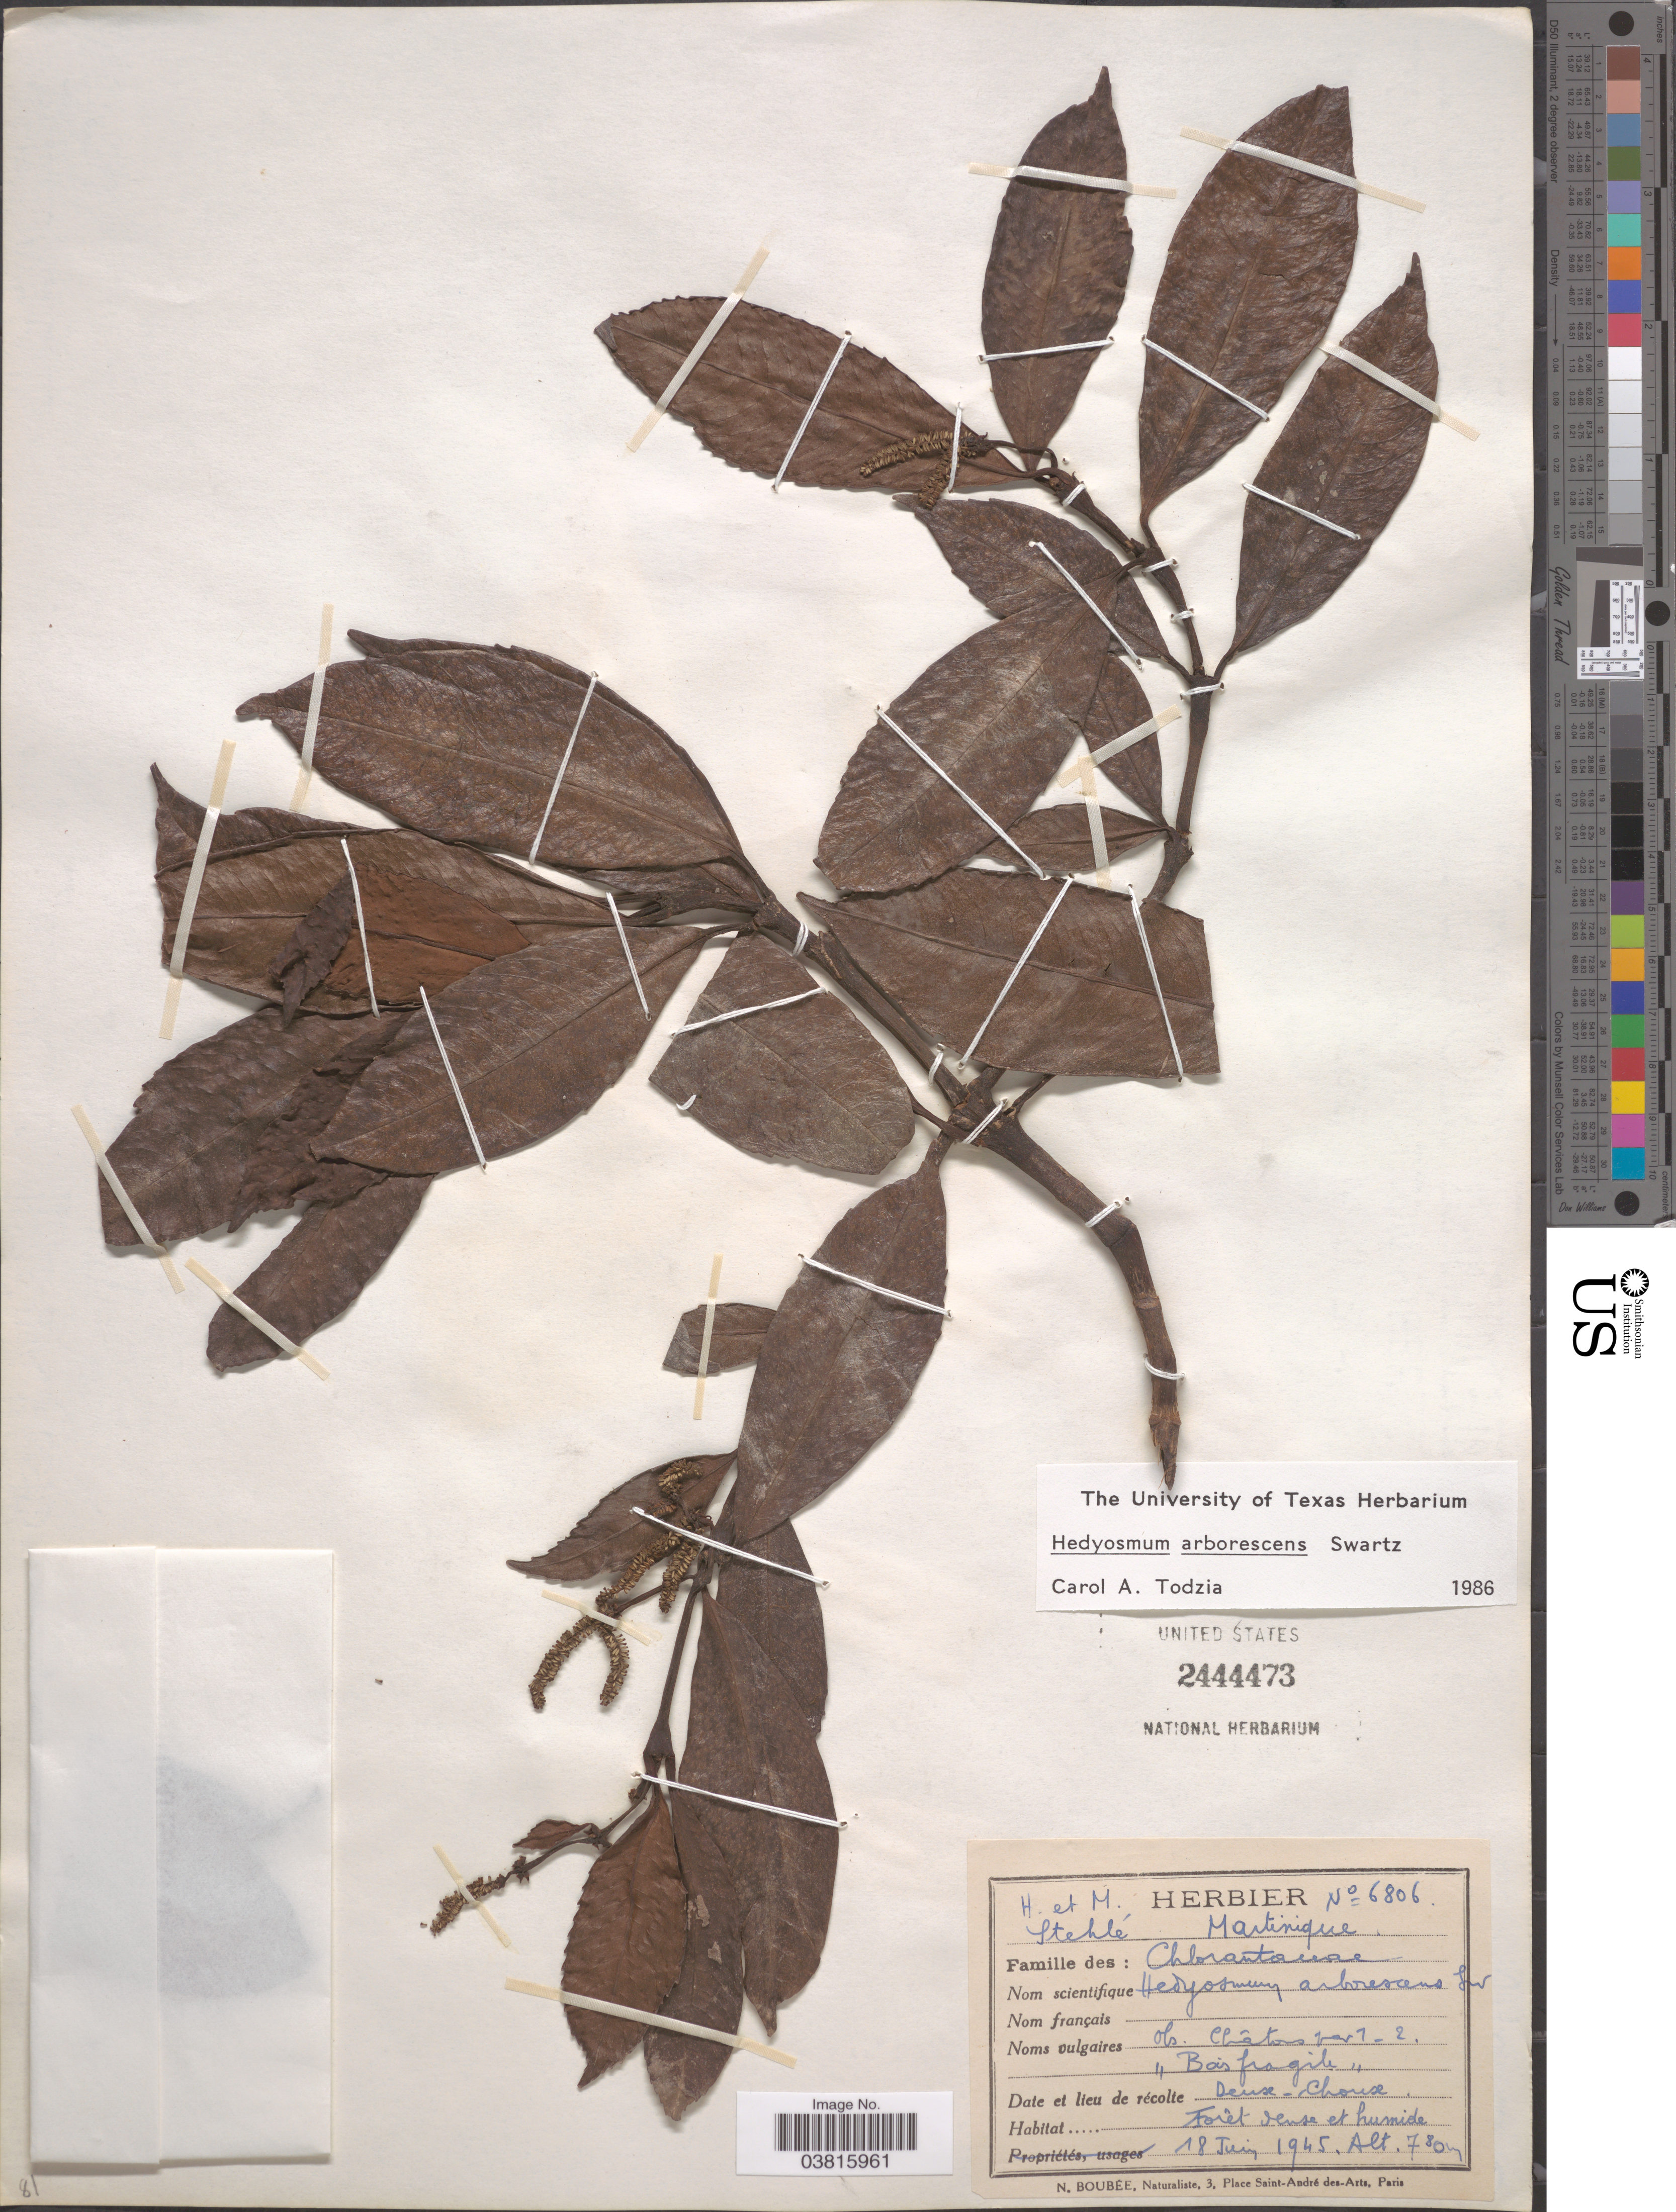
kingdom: Plantae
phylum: Tracheophyta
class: Magnoliopsida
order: Chloranthales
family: Chloranthaceae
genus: Hedyosmum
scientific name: Hedyosmum arborescens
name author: Sw.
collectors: H. Stehlé & M. Stehlé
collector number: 6806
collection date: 1945-06-18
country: Martinique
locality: Deux-Choux.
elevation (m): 780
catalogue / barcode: US 2444473